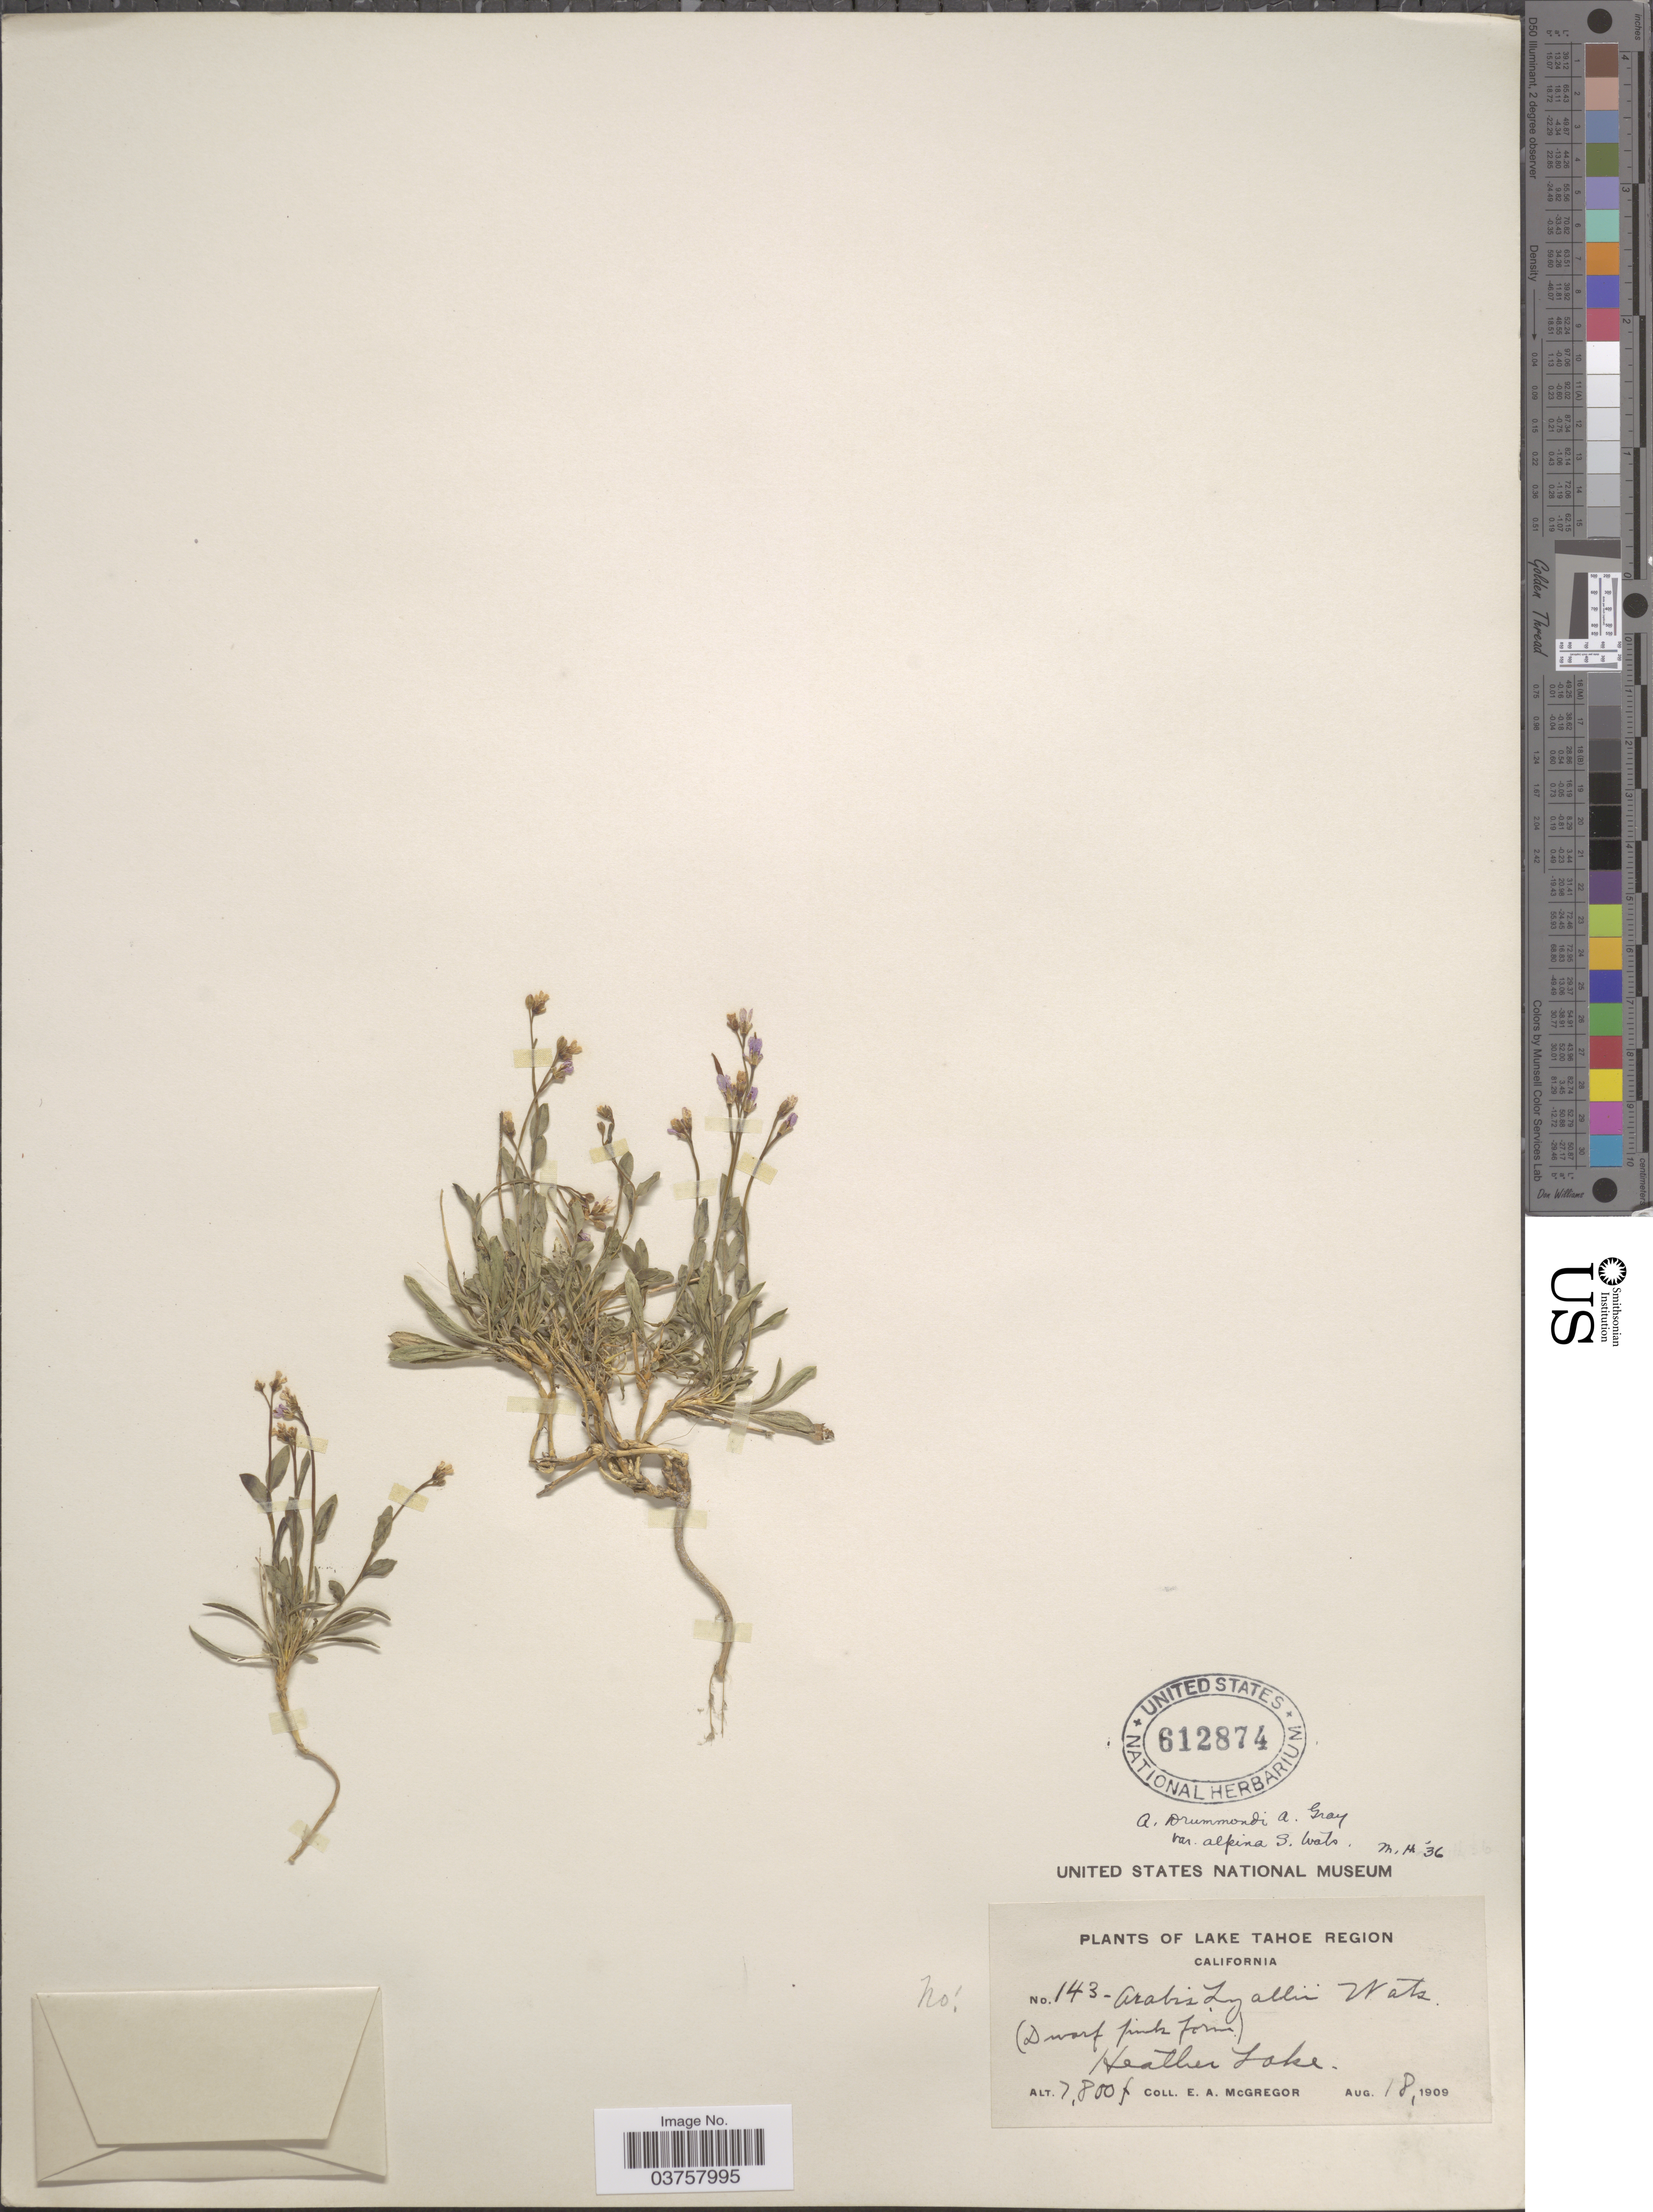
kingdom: Plantae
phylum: Tracheophyta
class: Magnoliopsida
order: Brassicales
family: Brassicaceae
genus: Arabis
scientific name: Arabis lyallii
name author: S. Watson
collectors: E. A. McGregor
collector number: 143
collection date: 1909-08-18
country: United States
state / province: California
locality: Lake Tahoe Region. Heather Lake.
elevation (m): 2377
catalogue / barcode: US 612874